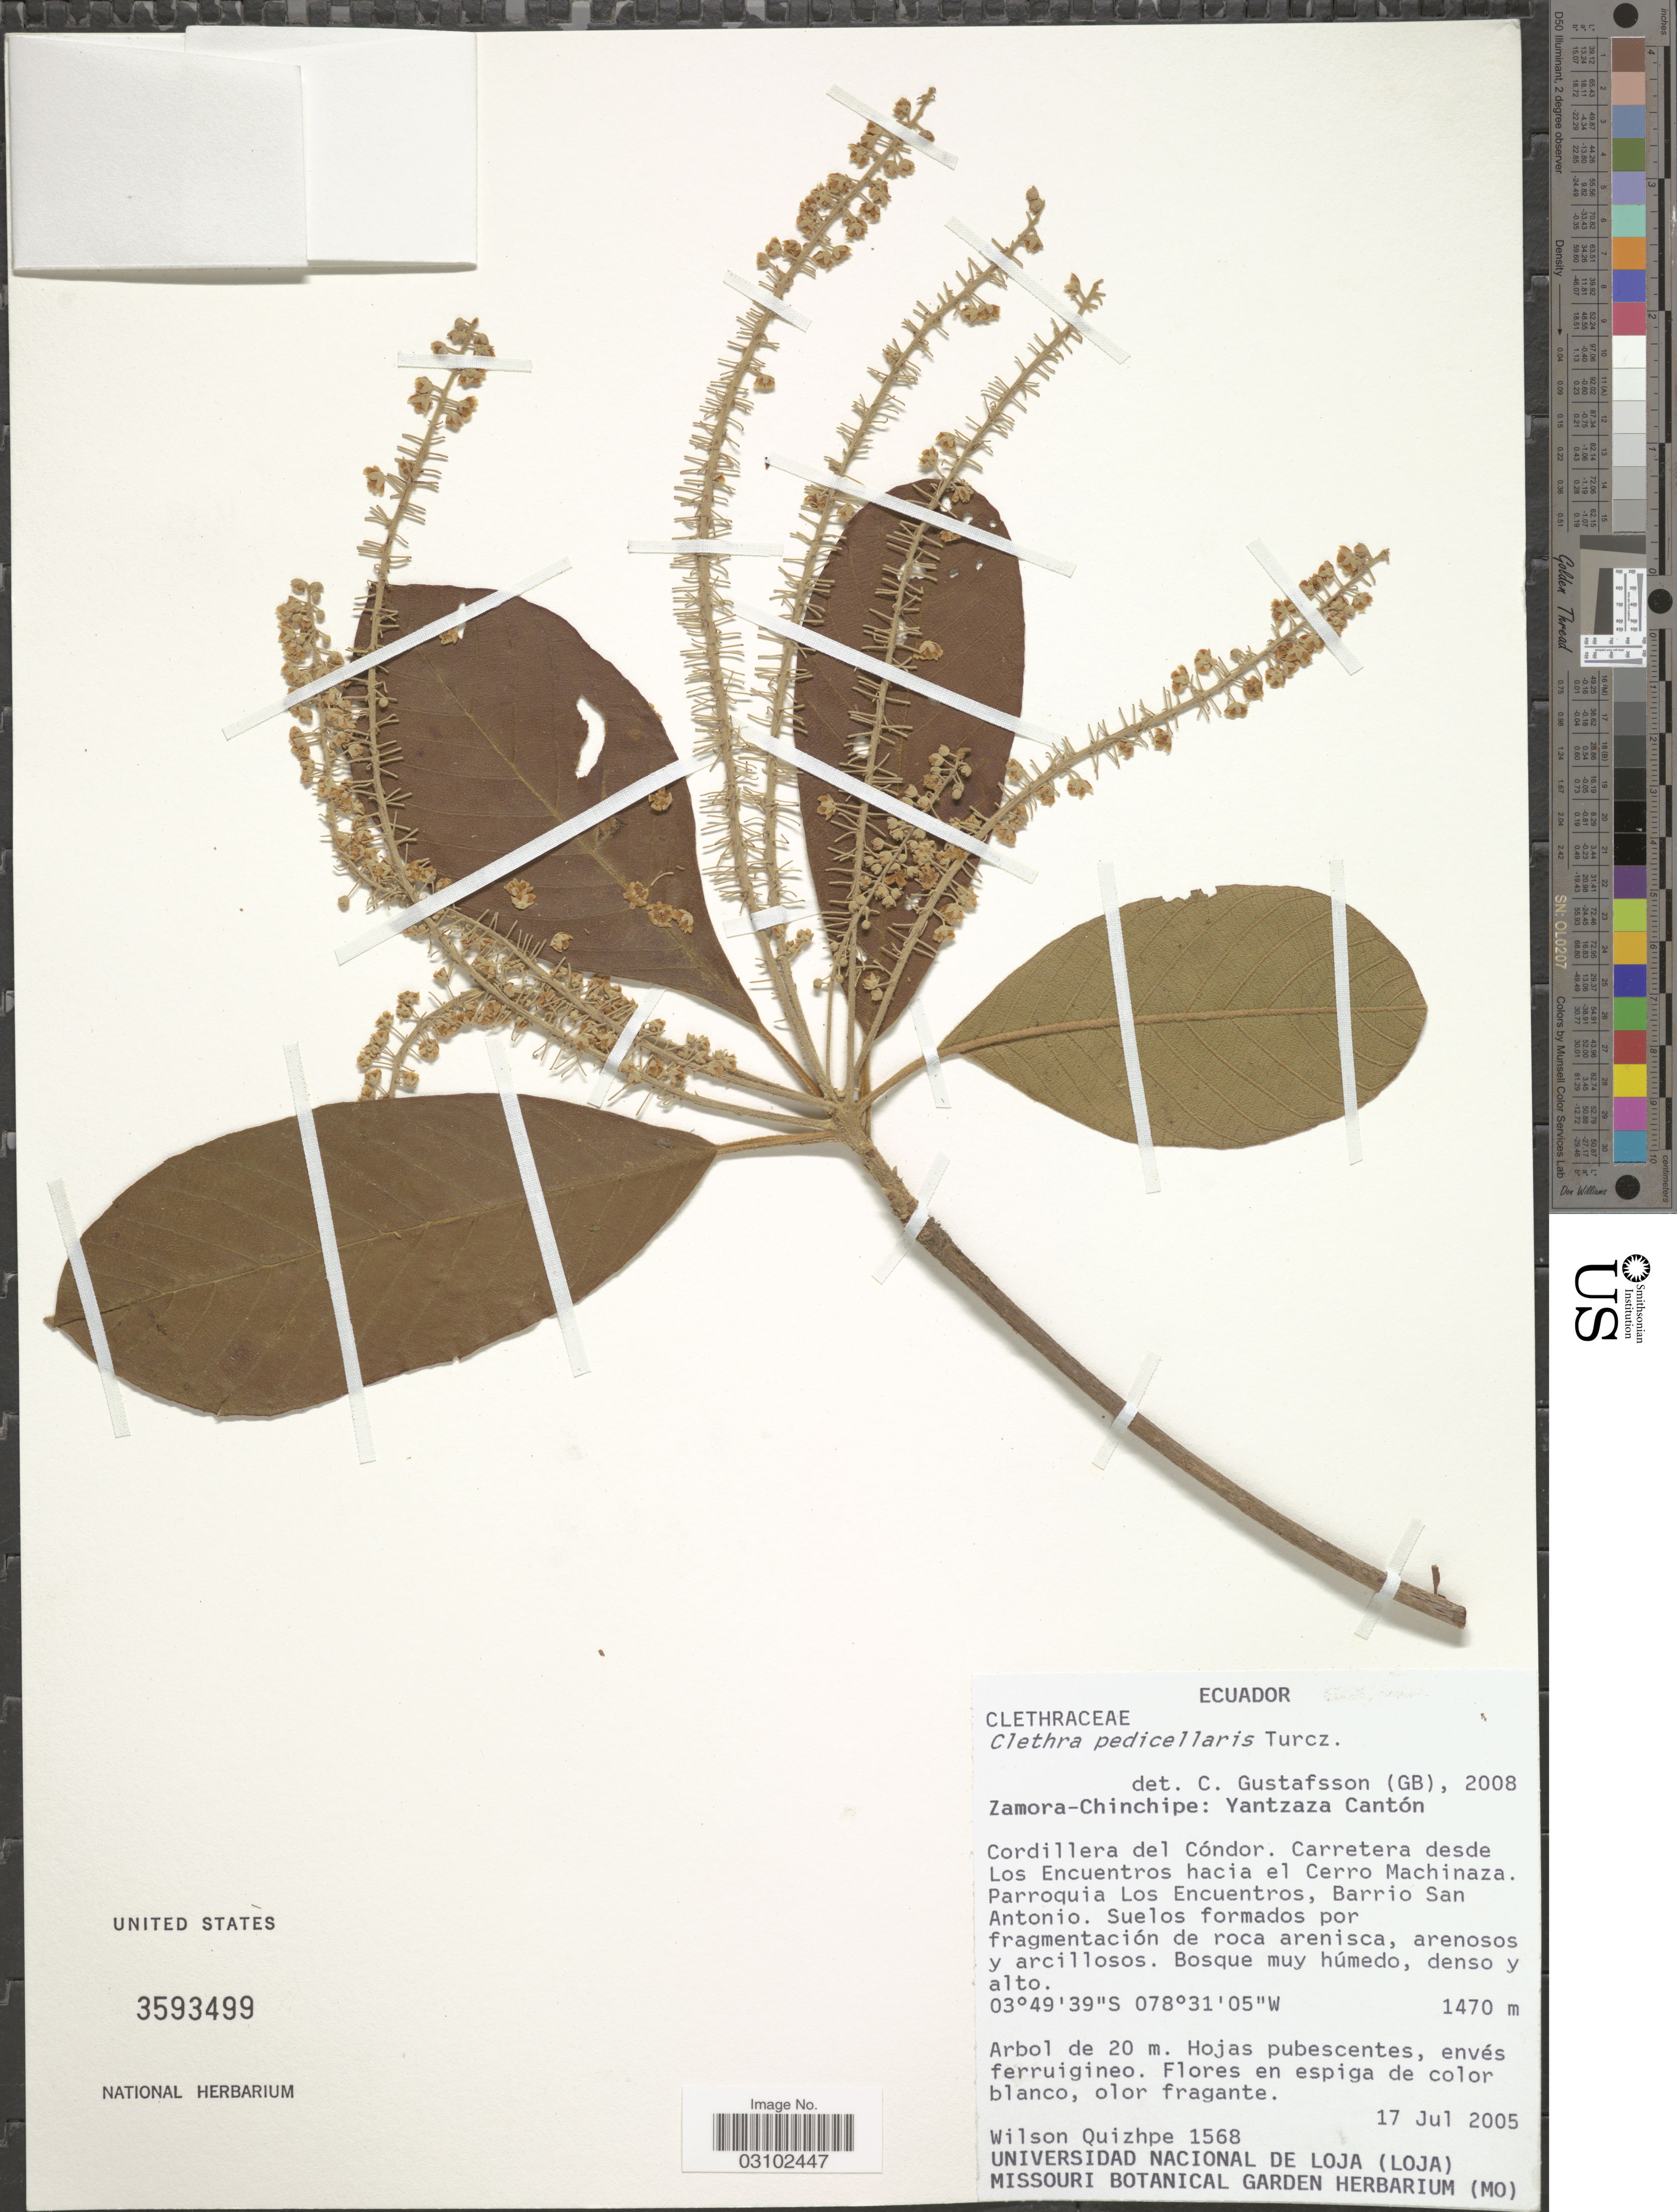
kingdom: Plantae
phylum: Tracheophyta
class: Magnoliopsida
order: Ericales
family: Clethraceae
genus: Clethra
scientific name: Clethra pedicellaris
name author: Turcz.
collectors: W. Quizhpe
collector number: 1568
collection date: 2005-07-17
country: Ecuador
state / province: Zamora-Chinchipe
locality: Yantzaza Cantón, Cordillera del Cóndor. Carretera desde Los Encuentros hacia el Cerro Machinaza. Parroquia Los Encuentros, Barrio San Antonio.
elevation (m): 1470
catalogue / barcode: US 3593499